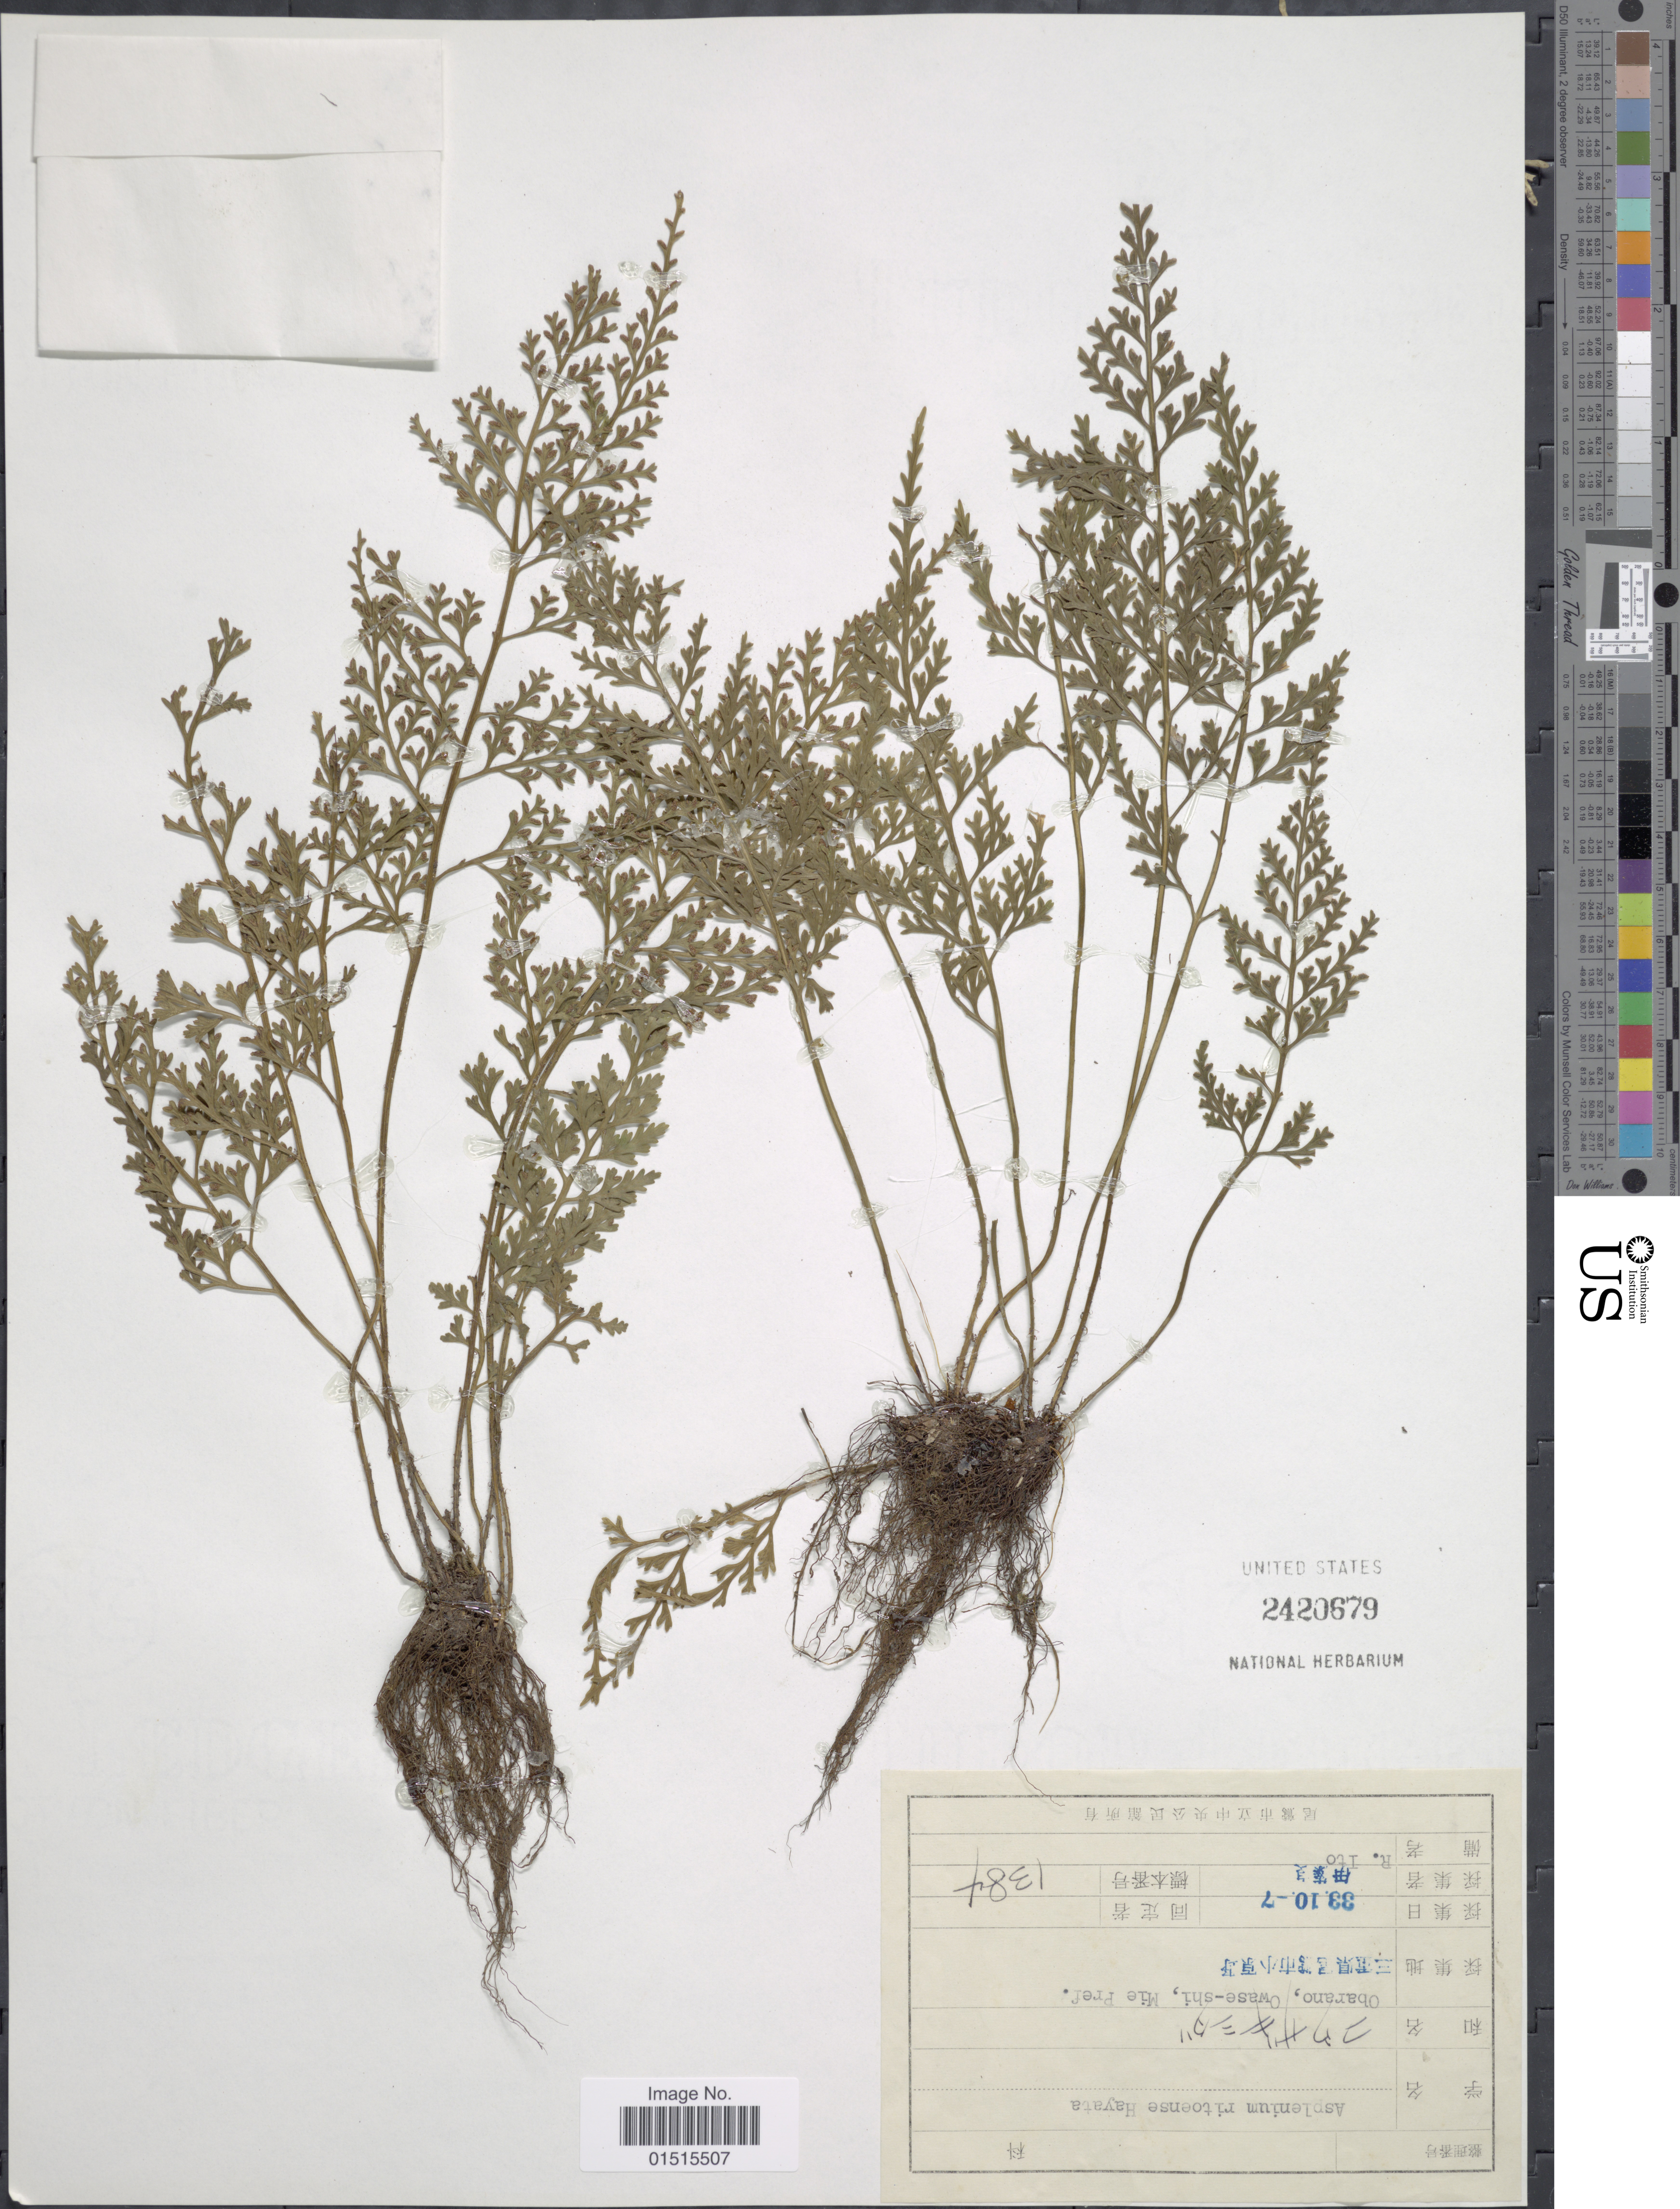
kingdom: Plantae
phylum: Tracheophyta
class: Polypodiopsida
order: Polypodiales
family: Aspleniaceae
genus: Asplenium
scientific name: Asplenium ritoense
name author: Hayata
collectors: R. Ito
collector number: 1384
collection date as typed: Transcribed d/m/y: 7/10/33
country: Japan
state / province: Mie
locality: Obarano, Owase-shi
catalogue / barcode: US 2420679